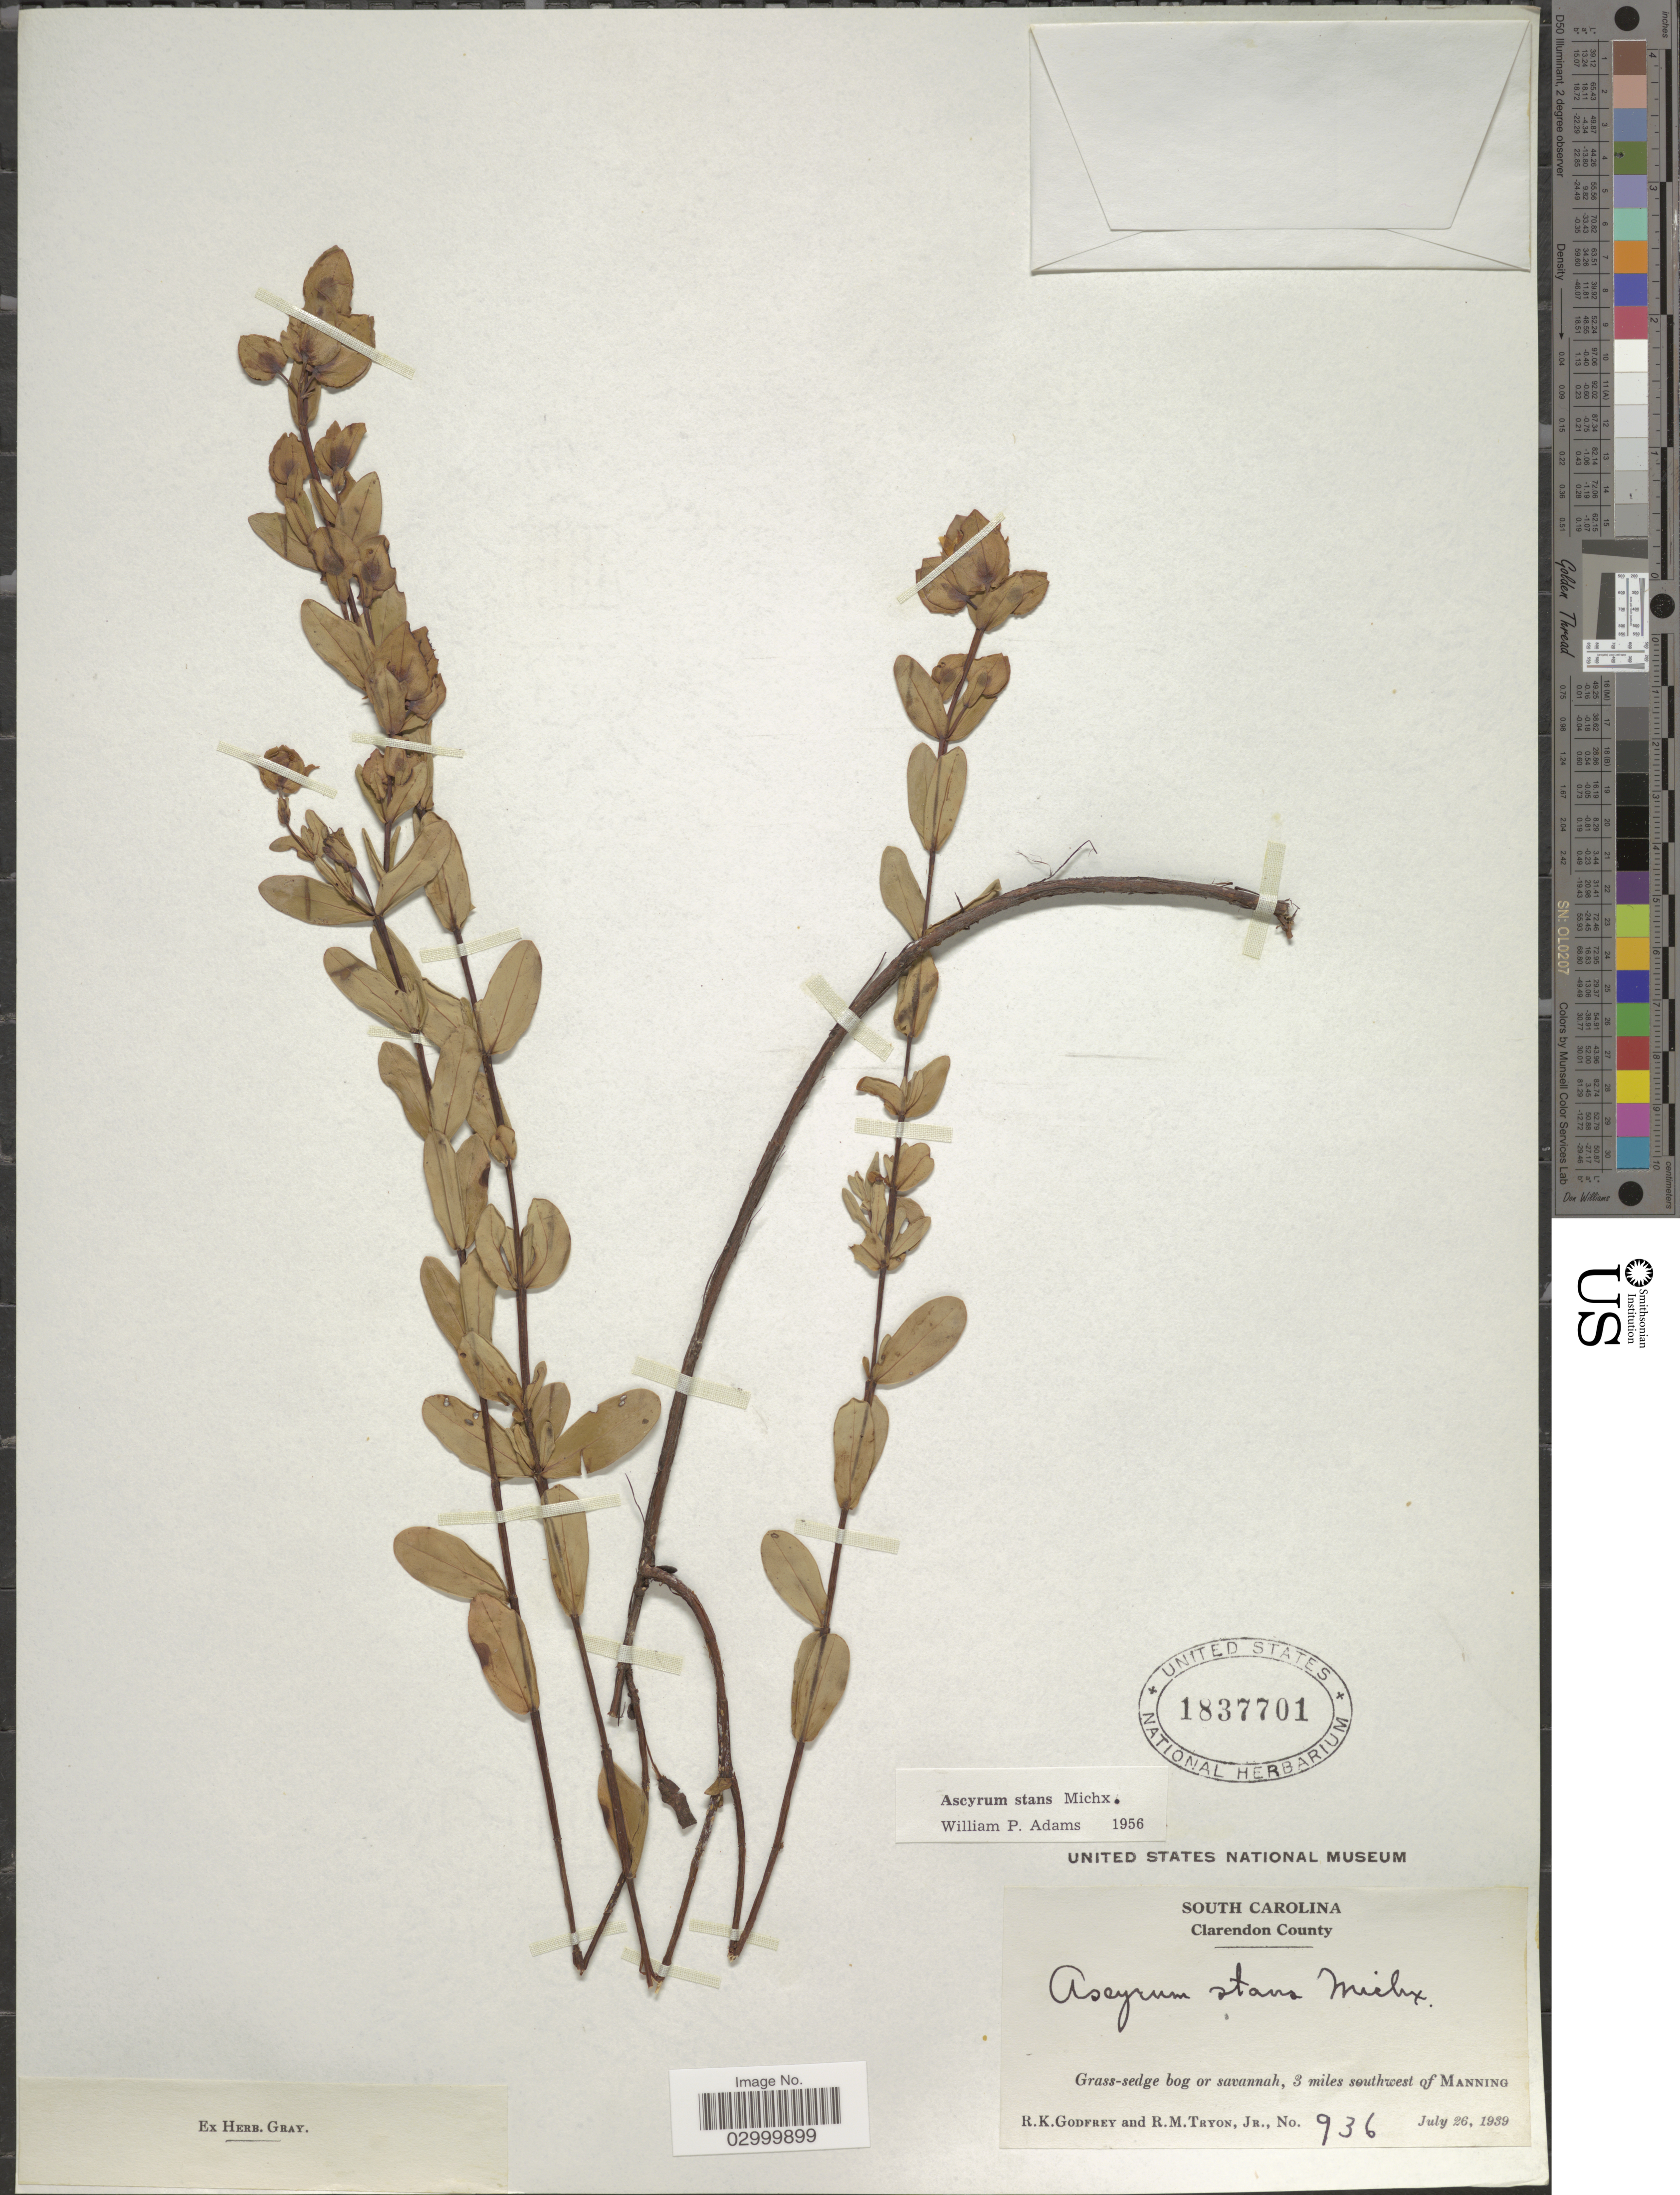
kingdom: Plantae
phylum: Tracheophyta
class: Magnoliopsida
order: Malpighiales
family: Hypericaceae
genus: Hypericum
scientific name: Hypericum crux-andreae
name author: (L.) Crantz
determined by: Strong, Mark T., (BOT), Smithsonian Institution - National Museum of Natural History (UNITED STATES)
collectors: R. K. Godfrey & R. Tryon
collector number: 936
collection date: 1939-07-26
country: United States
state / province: South Carolina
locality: Clarendon County. Grass-sedge bog or savannah, 3 miles southwest of Manning.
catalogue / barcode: US 1837701